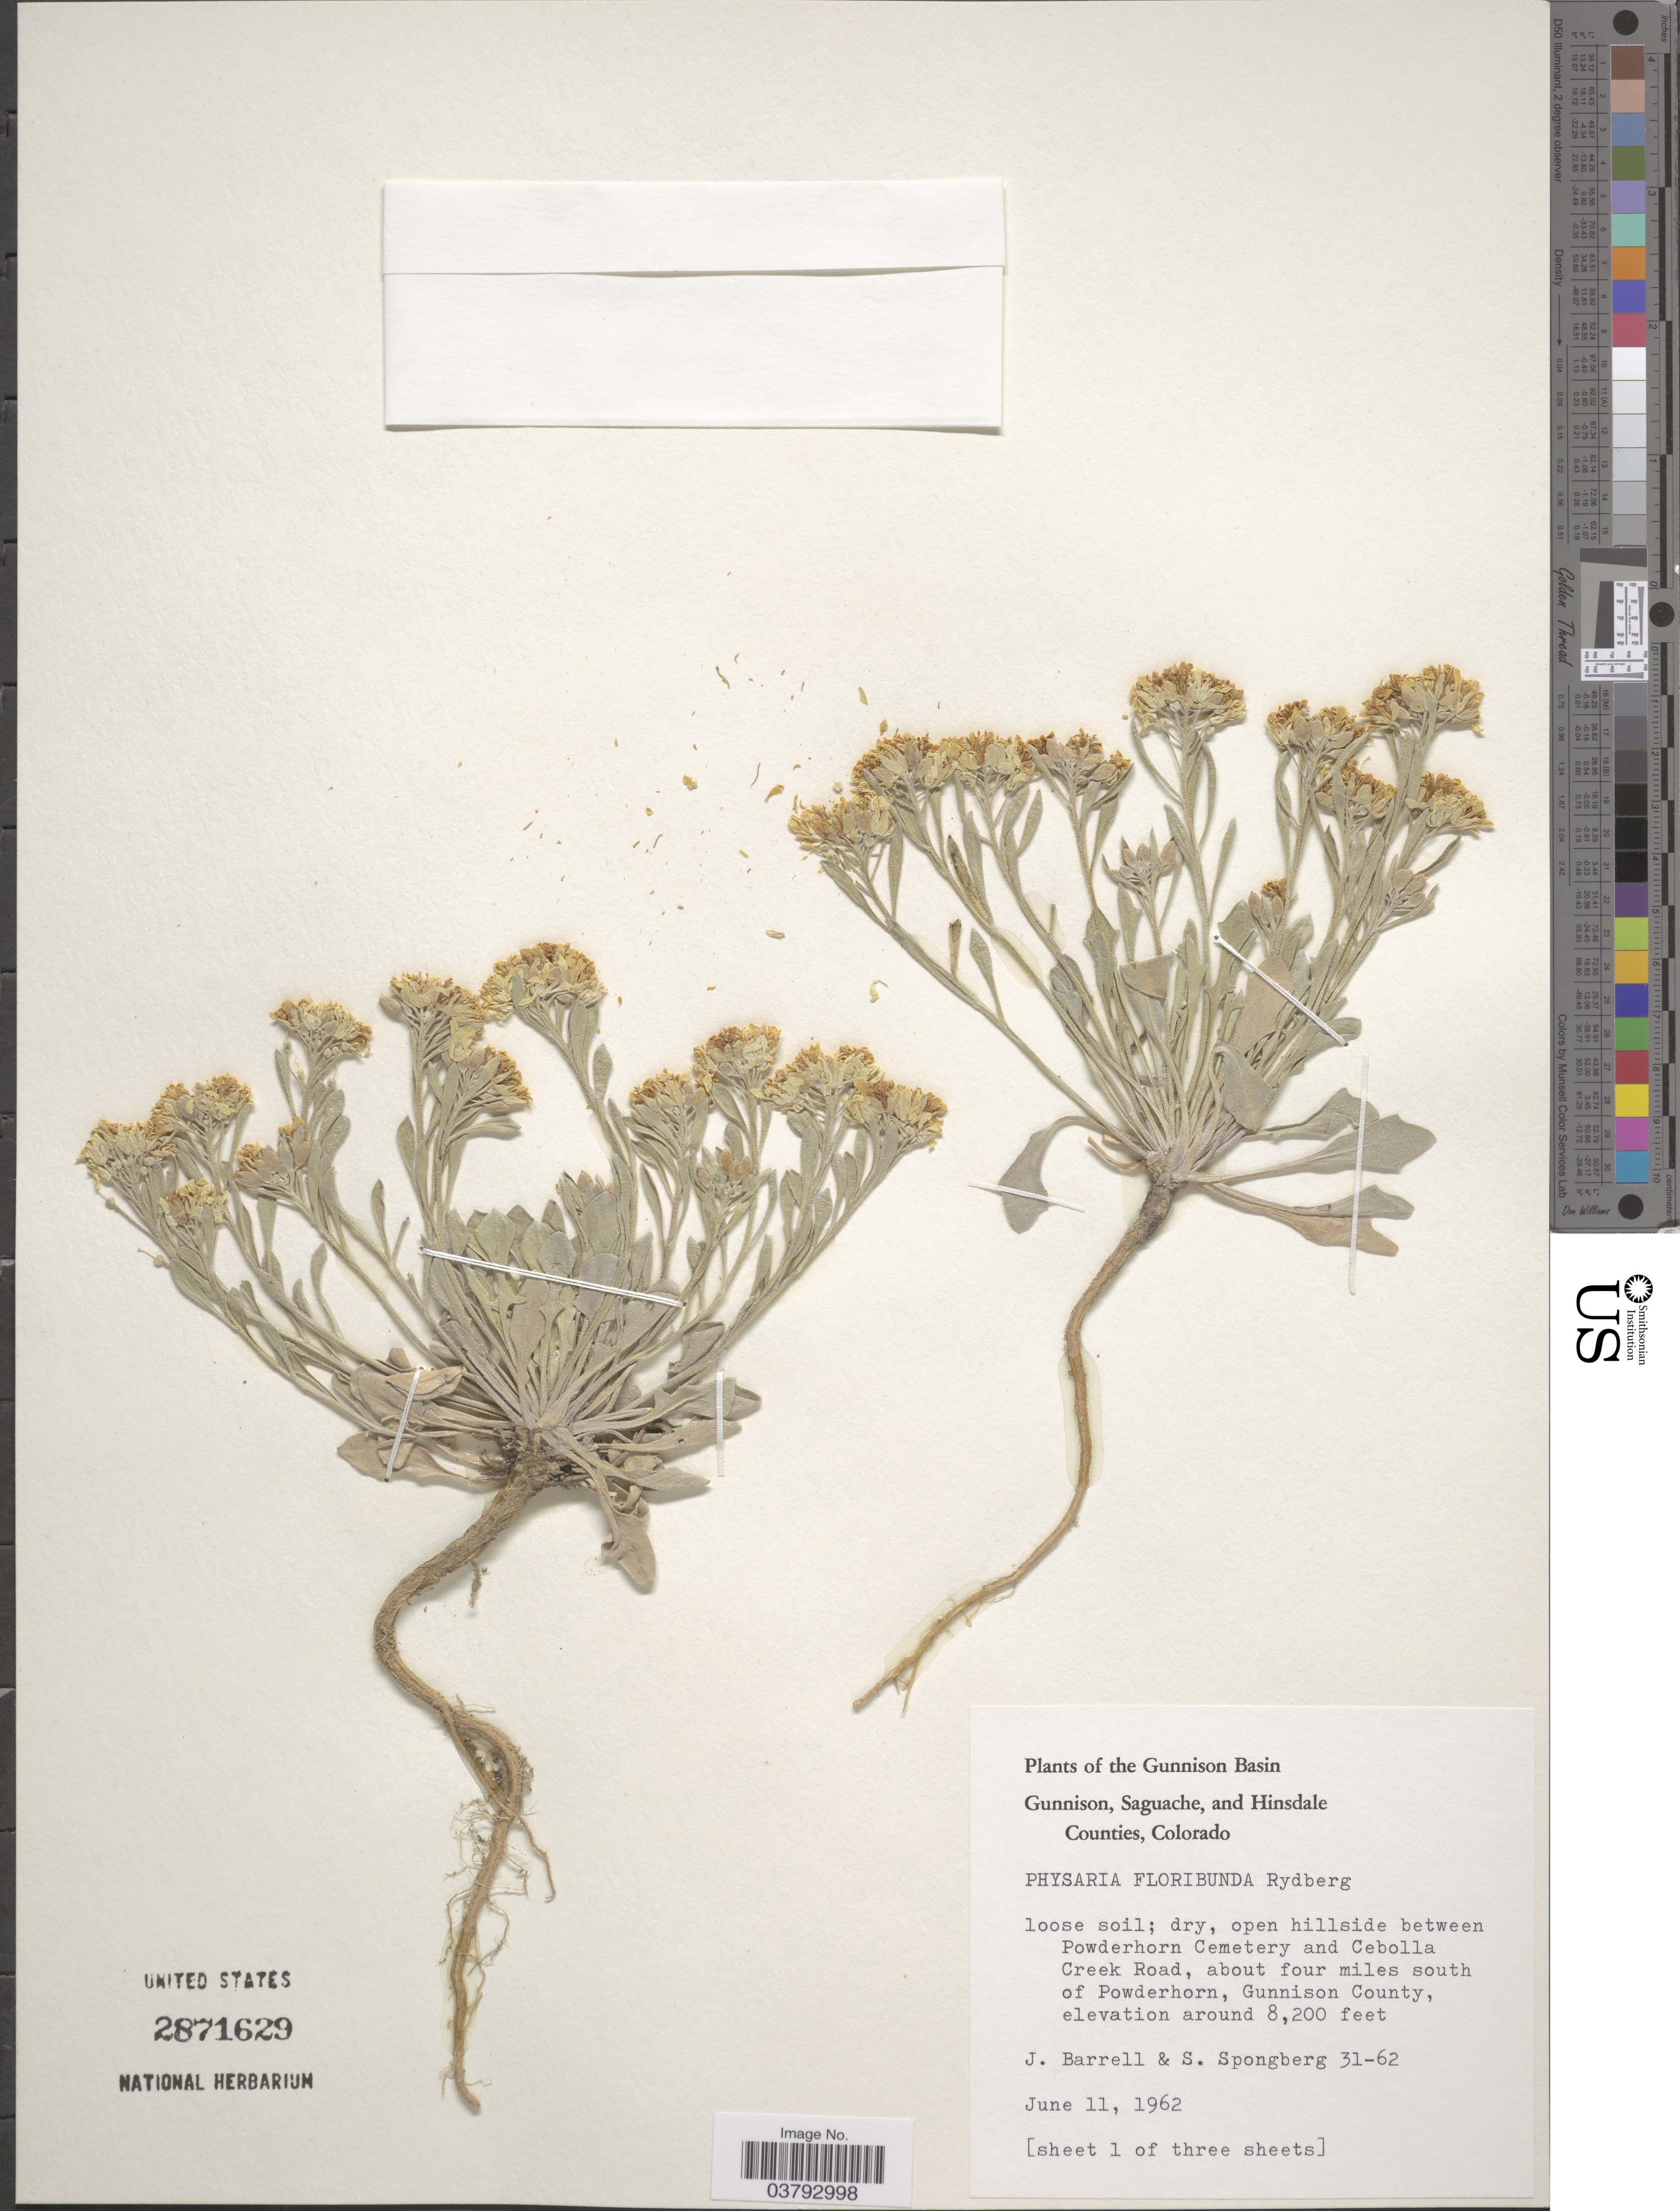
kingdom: Plantae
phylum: Tracheophyta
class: Magnoliopsida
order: Brassicales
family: Brassicaceae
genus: Physaria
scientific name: Physaria floribunda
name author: Rydb.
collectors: J. Barrell & S. A.Spongberg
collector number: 31-62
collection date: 1962-06-11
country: United States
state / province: Colorado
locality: The Gunnison Basin. Open hillside between Powderhorn Cemetery and Cebolla Creek Road, about four miles south of Powderhorn, Gunnison County.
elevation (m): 2499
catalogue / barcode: US 2871629